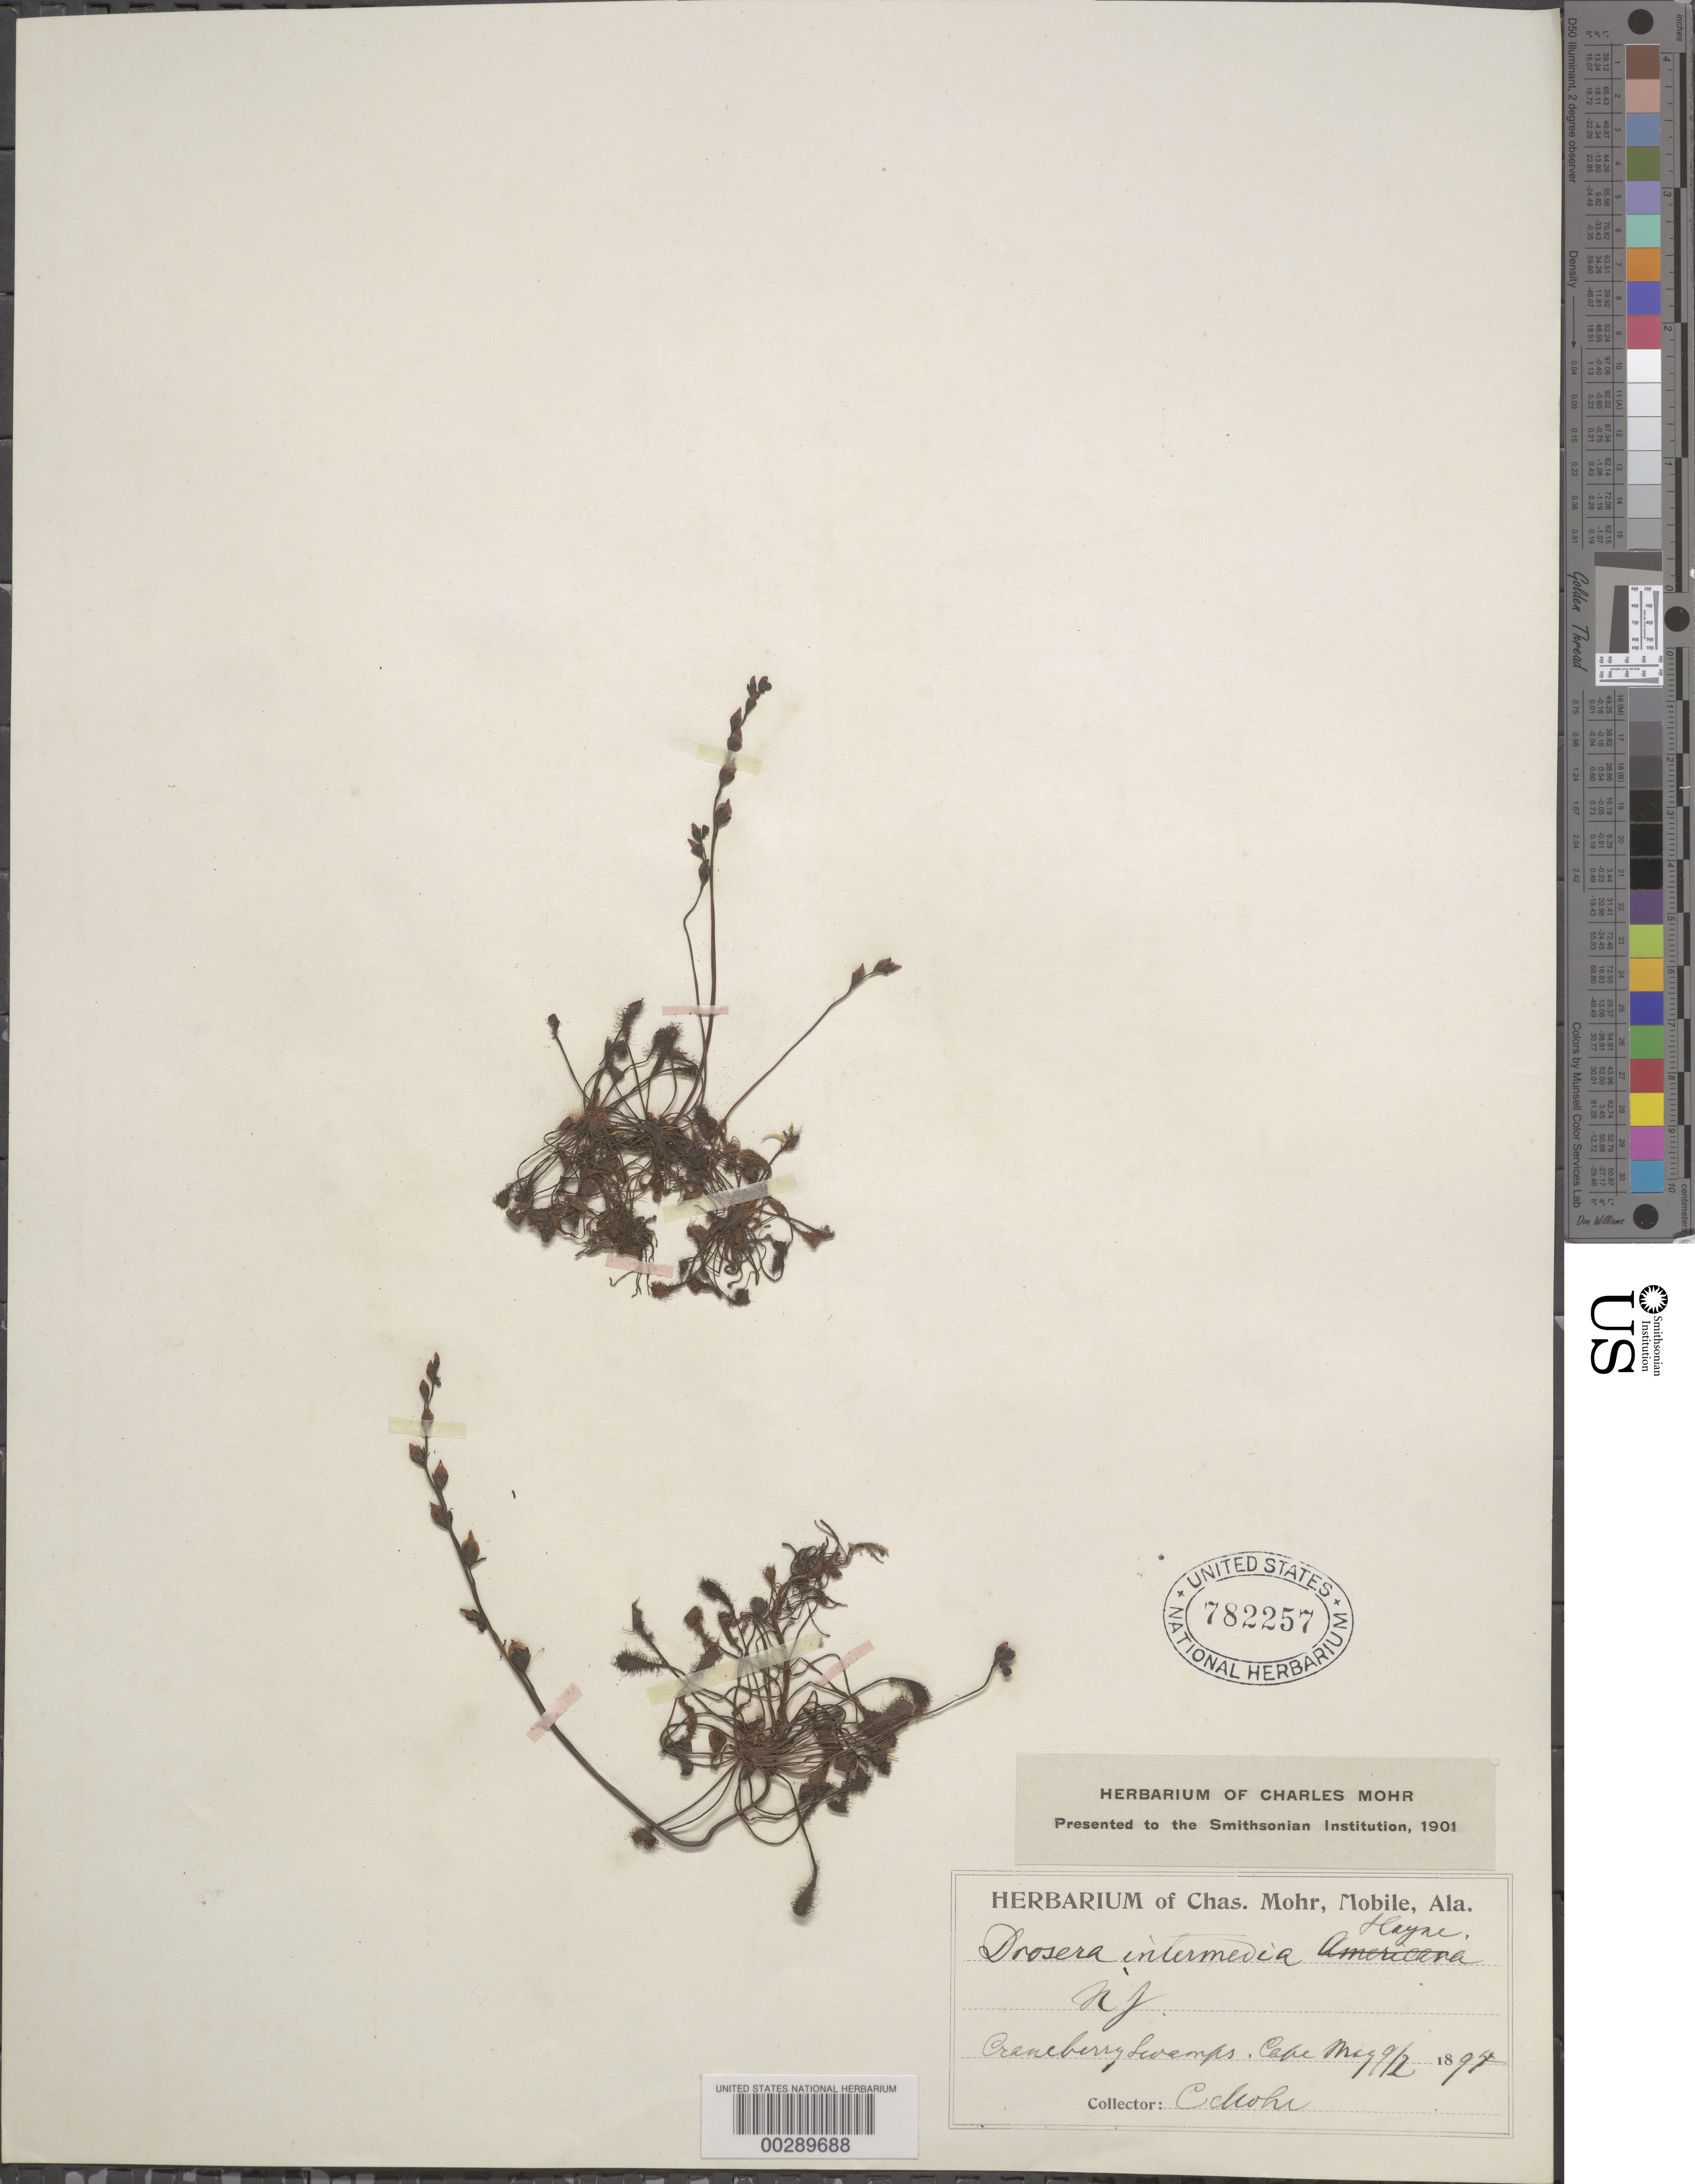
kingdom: Plantae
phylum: Tracheophyta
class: Magnoliopsida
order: Caryophyllales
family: Droseraceae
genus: Drosera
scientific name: Drosera intermedia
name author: Hayne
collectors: C. T. Mohr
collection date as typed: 09 Feb 1894 or 02 Sep 1894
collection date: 1894-02-09 or 1894-09-02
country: United States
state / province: New Jersey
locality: Cape may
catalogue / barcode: US 782257